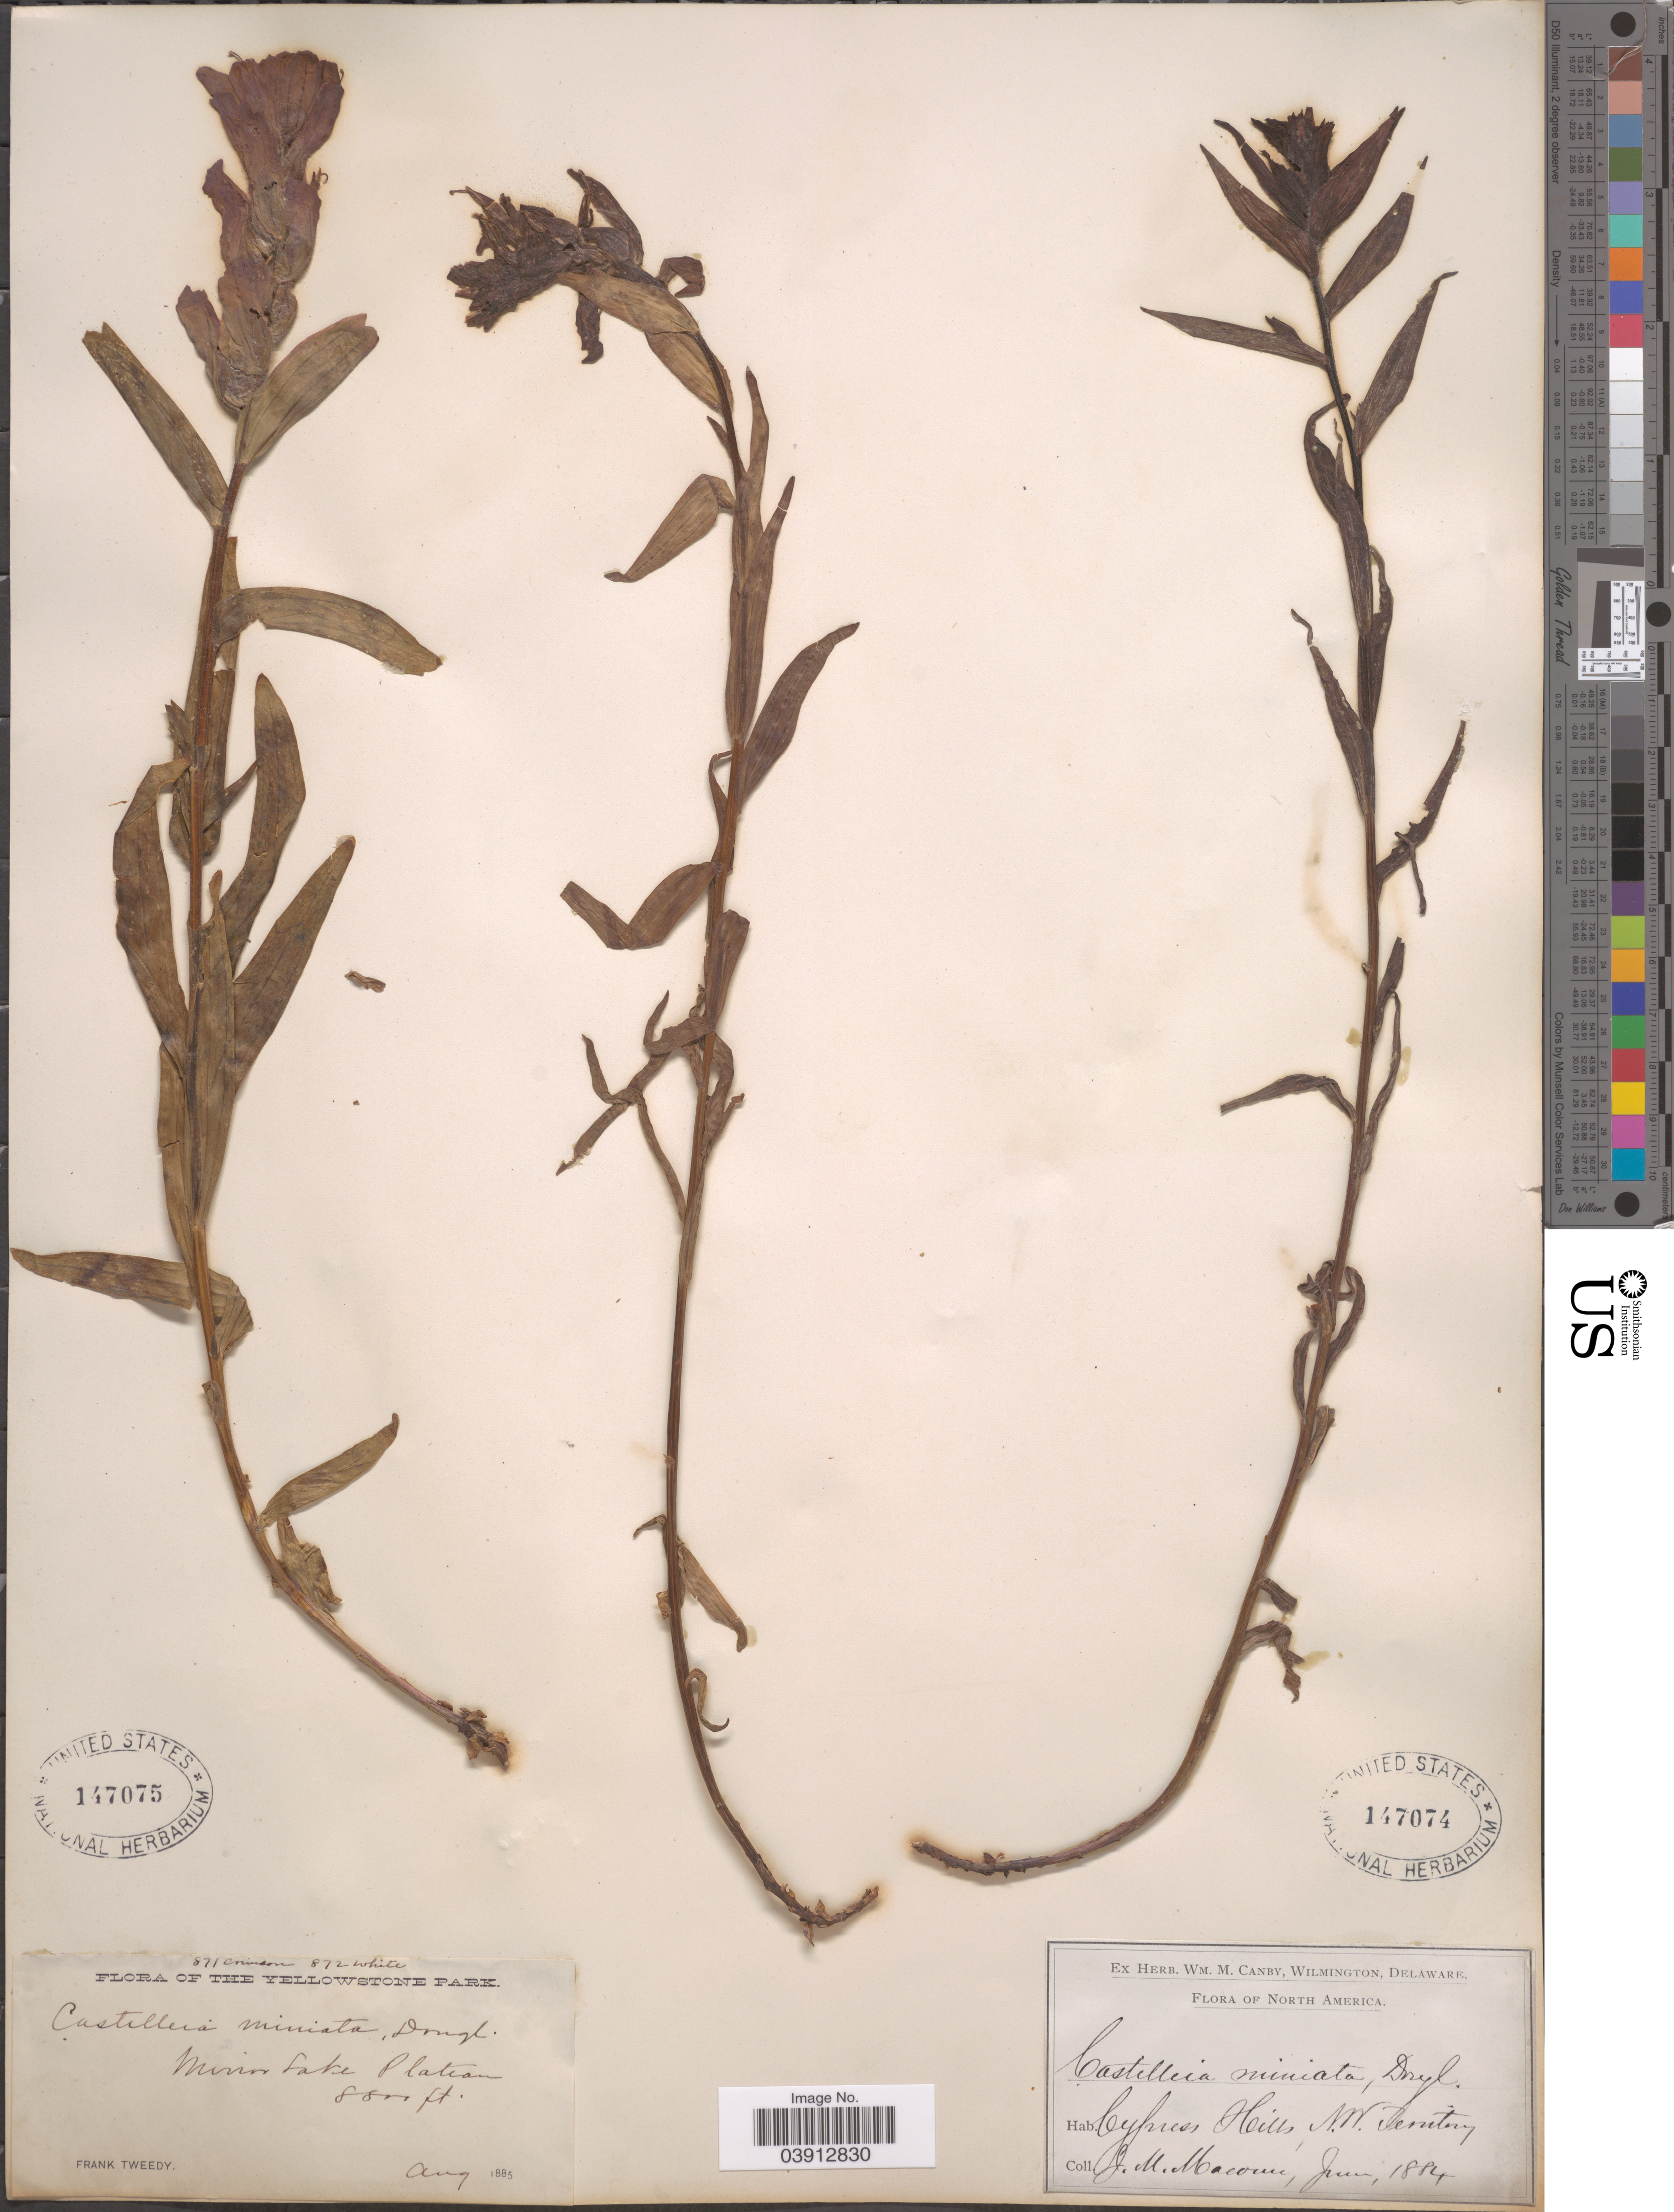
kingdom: Plantae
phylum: Tracheophyta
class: Magnoliopsida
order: Lamiales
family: Orobanchaceae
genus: Castilleja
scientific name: Castilleja miniata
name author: Douglas ex Hook.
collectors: F. Tweedy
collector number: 871/872?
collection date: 1885-08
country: United States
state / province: Wyoming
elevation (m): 2682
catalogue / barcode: US 147075